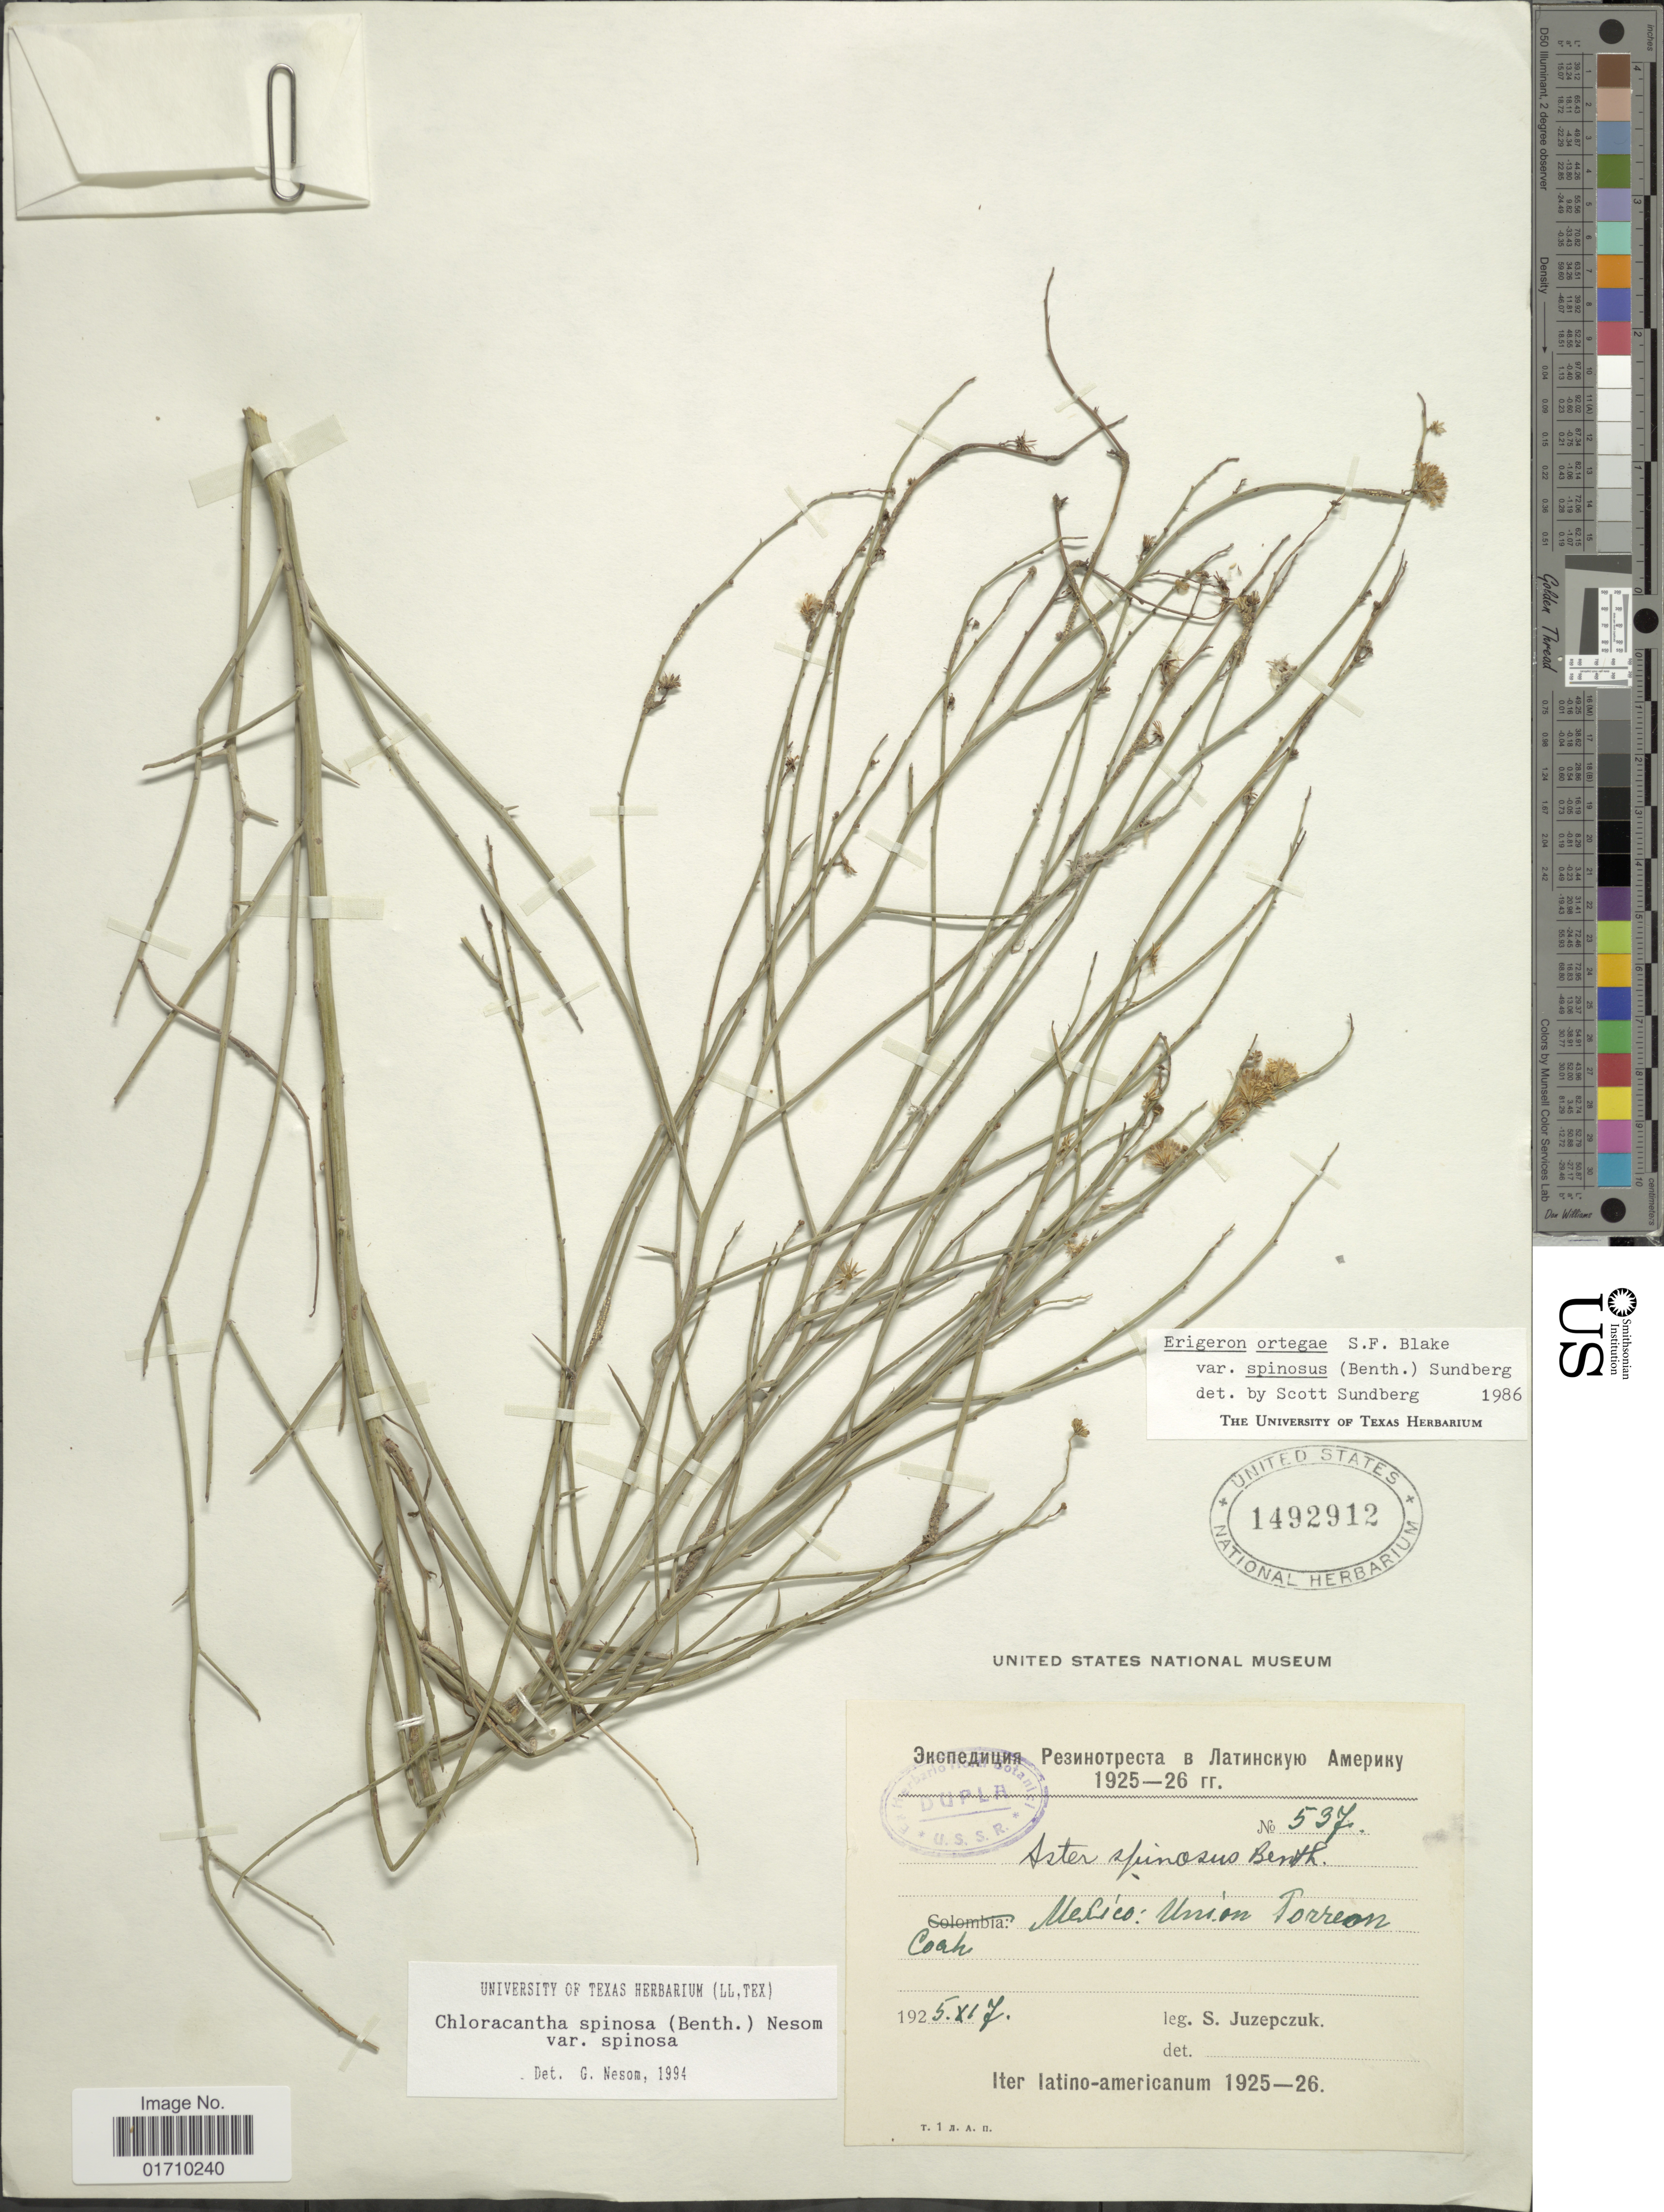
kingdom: Plantae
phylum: Tracheophyta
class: Magnoliopsida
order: Asterales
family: Asteraceae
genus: Chloracantha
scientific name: Chloracantha spinosa var. spinosa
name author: (Benth.) G.L. Nesom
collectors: S. V. Juzepczuk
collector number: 537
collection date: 1925-11-17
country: Mexico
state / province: Coahuila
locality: Unión Torreon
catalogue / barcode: US 1492912